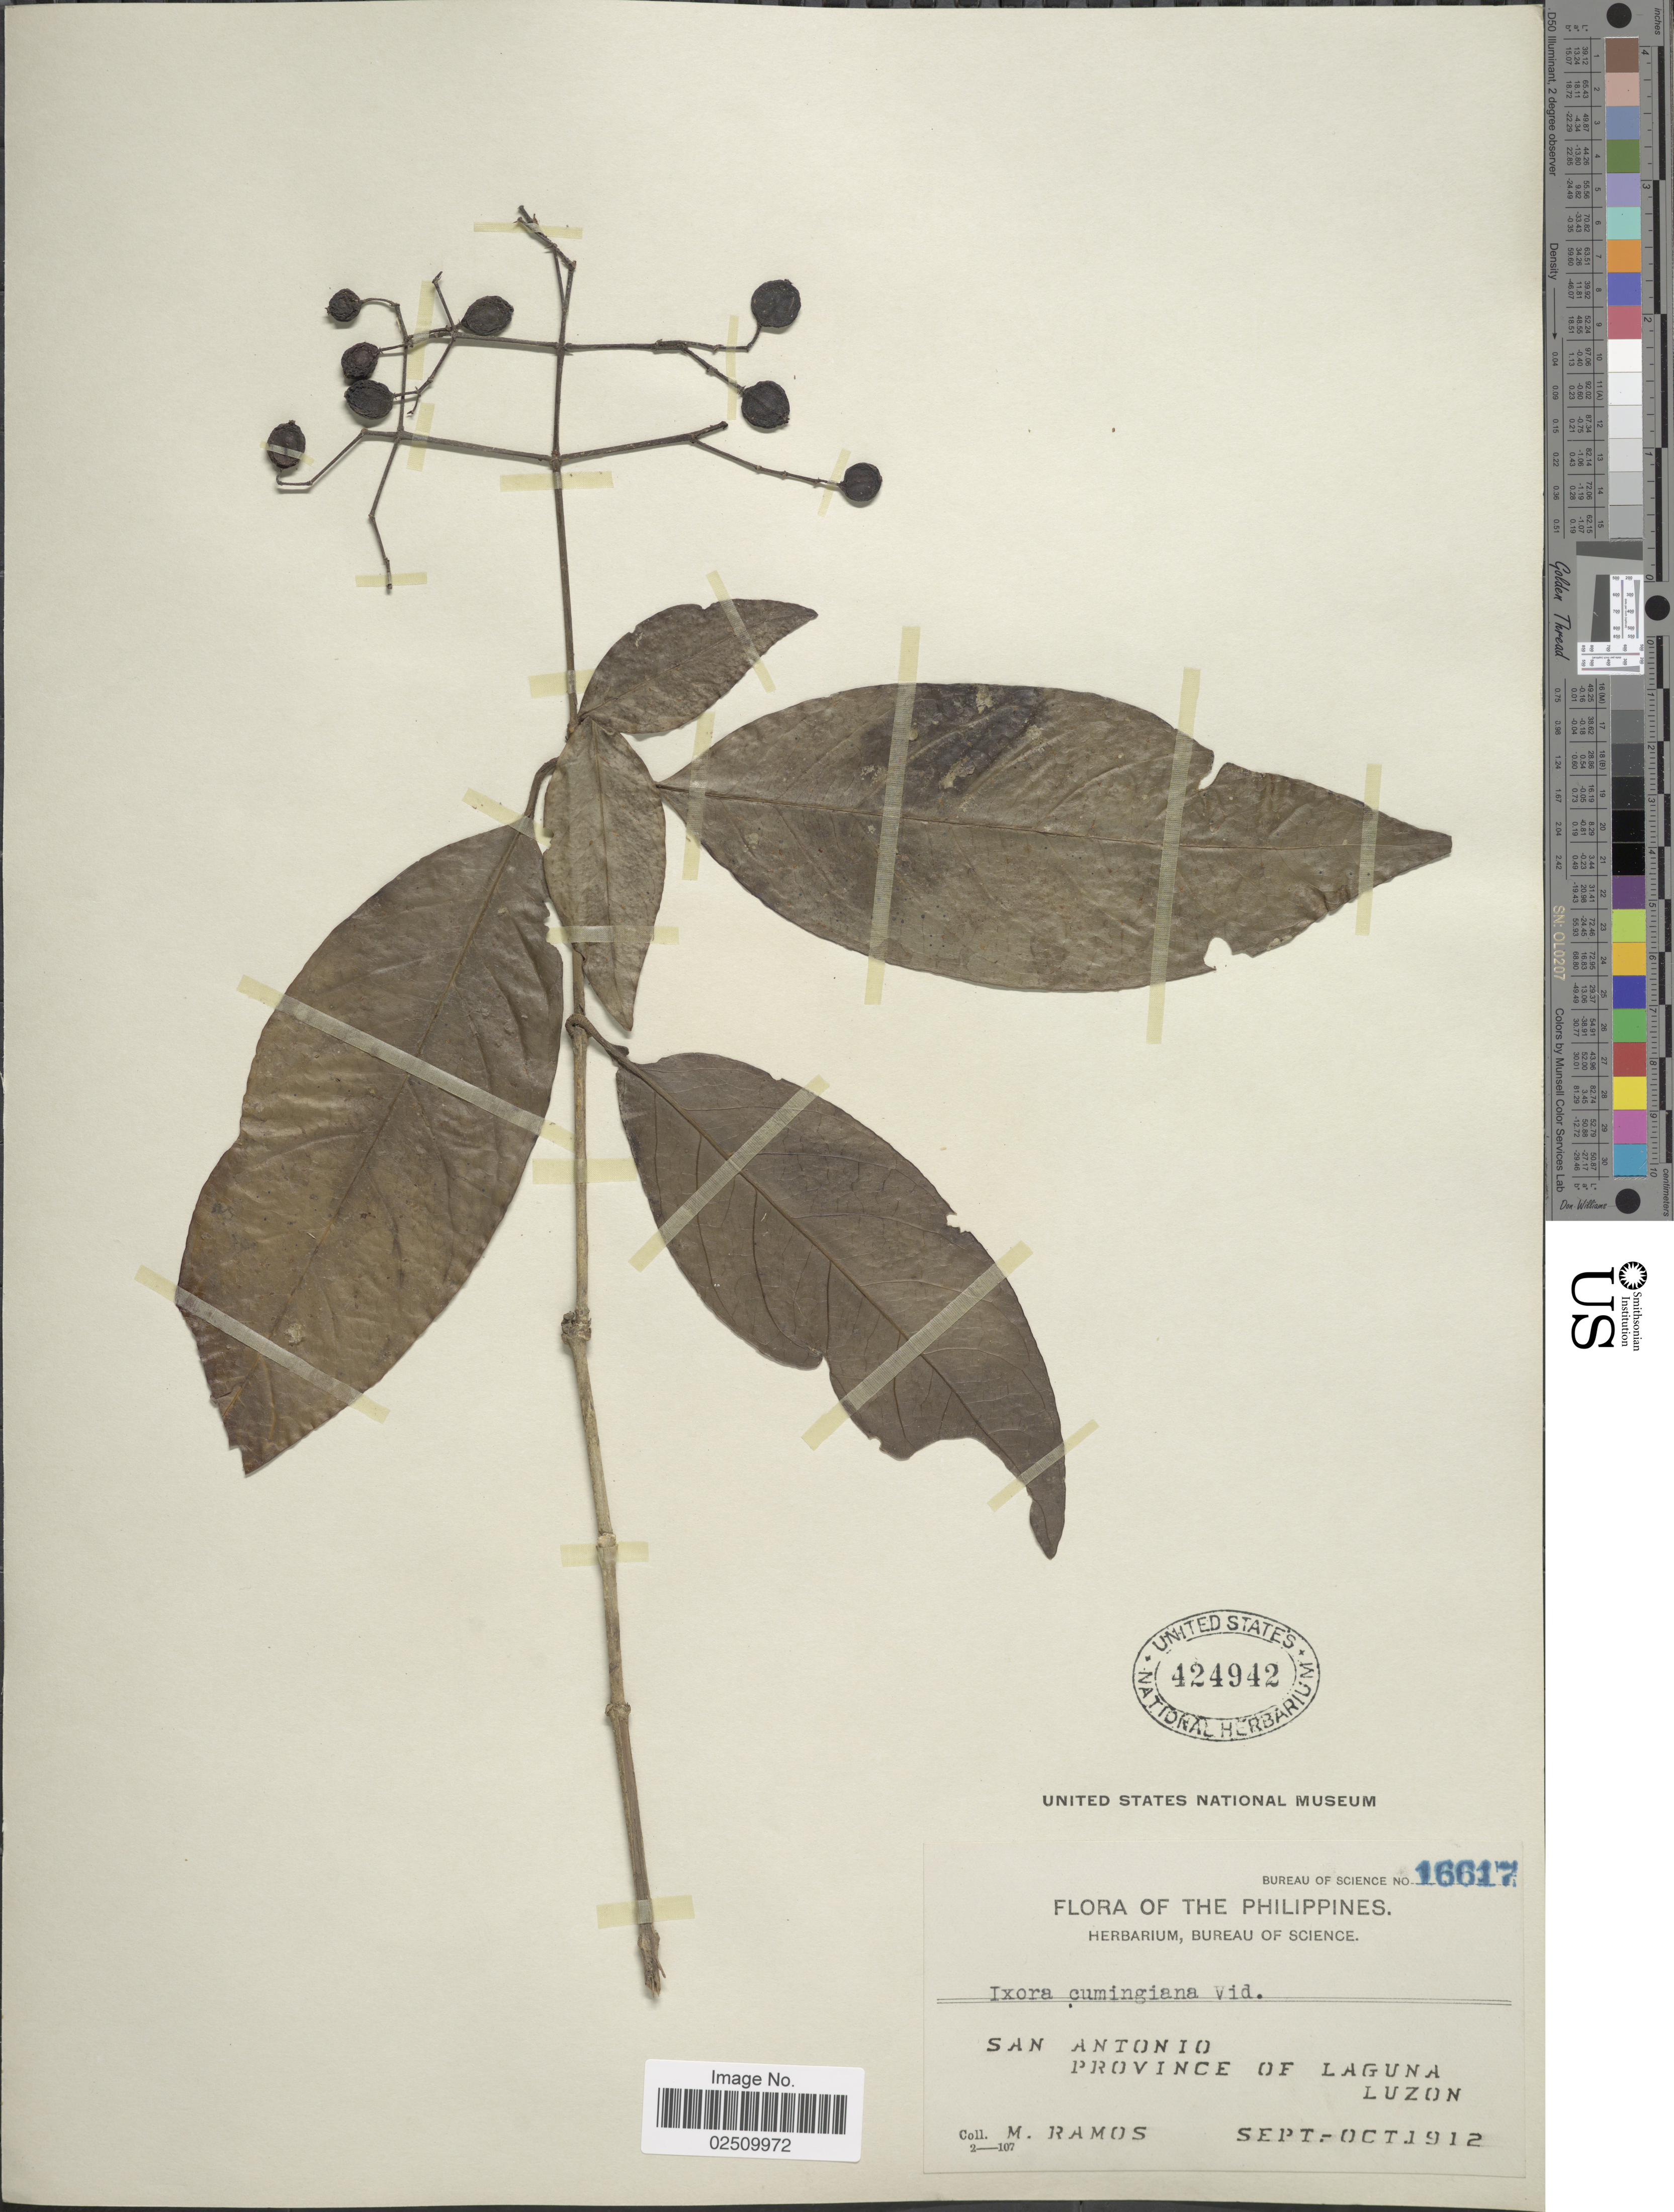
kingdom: Plantae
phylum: Tracheophyta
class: Magnoliopsida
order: Gentianales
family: Rubiaceae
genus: Ixora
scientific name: Ixora cumingiana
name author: S. Vidal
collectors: M. Ramos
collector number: Bureau of Science 16617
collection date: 1912-09/1912-10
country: Philippines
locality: San Antonio, Province of Laguna Luzon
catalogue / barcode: US 424942